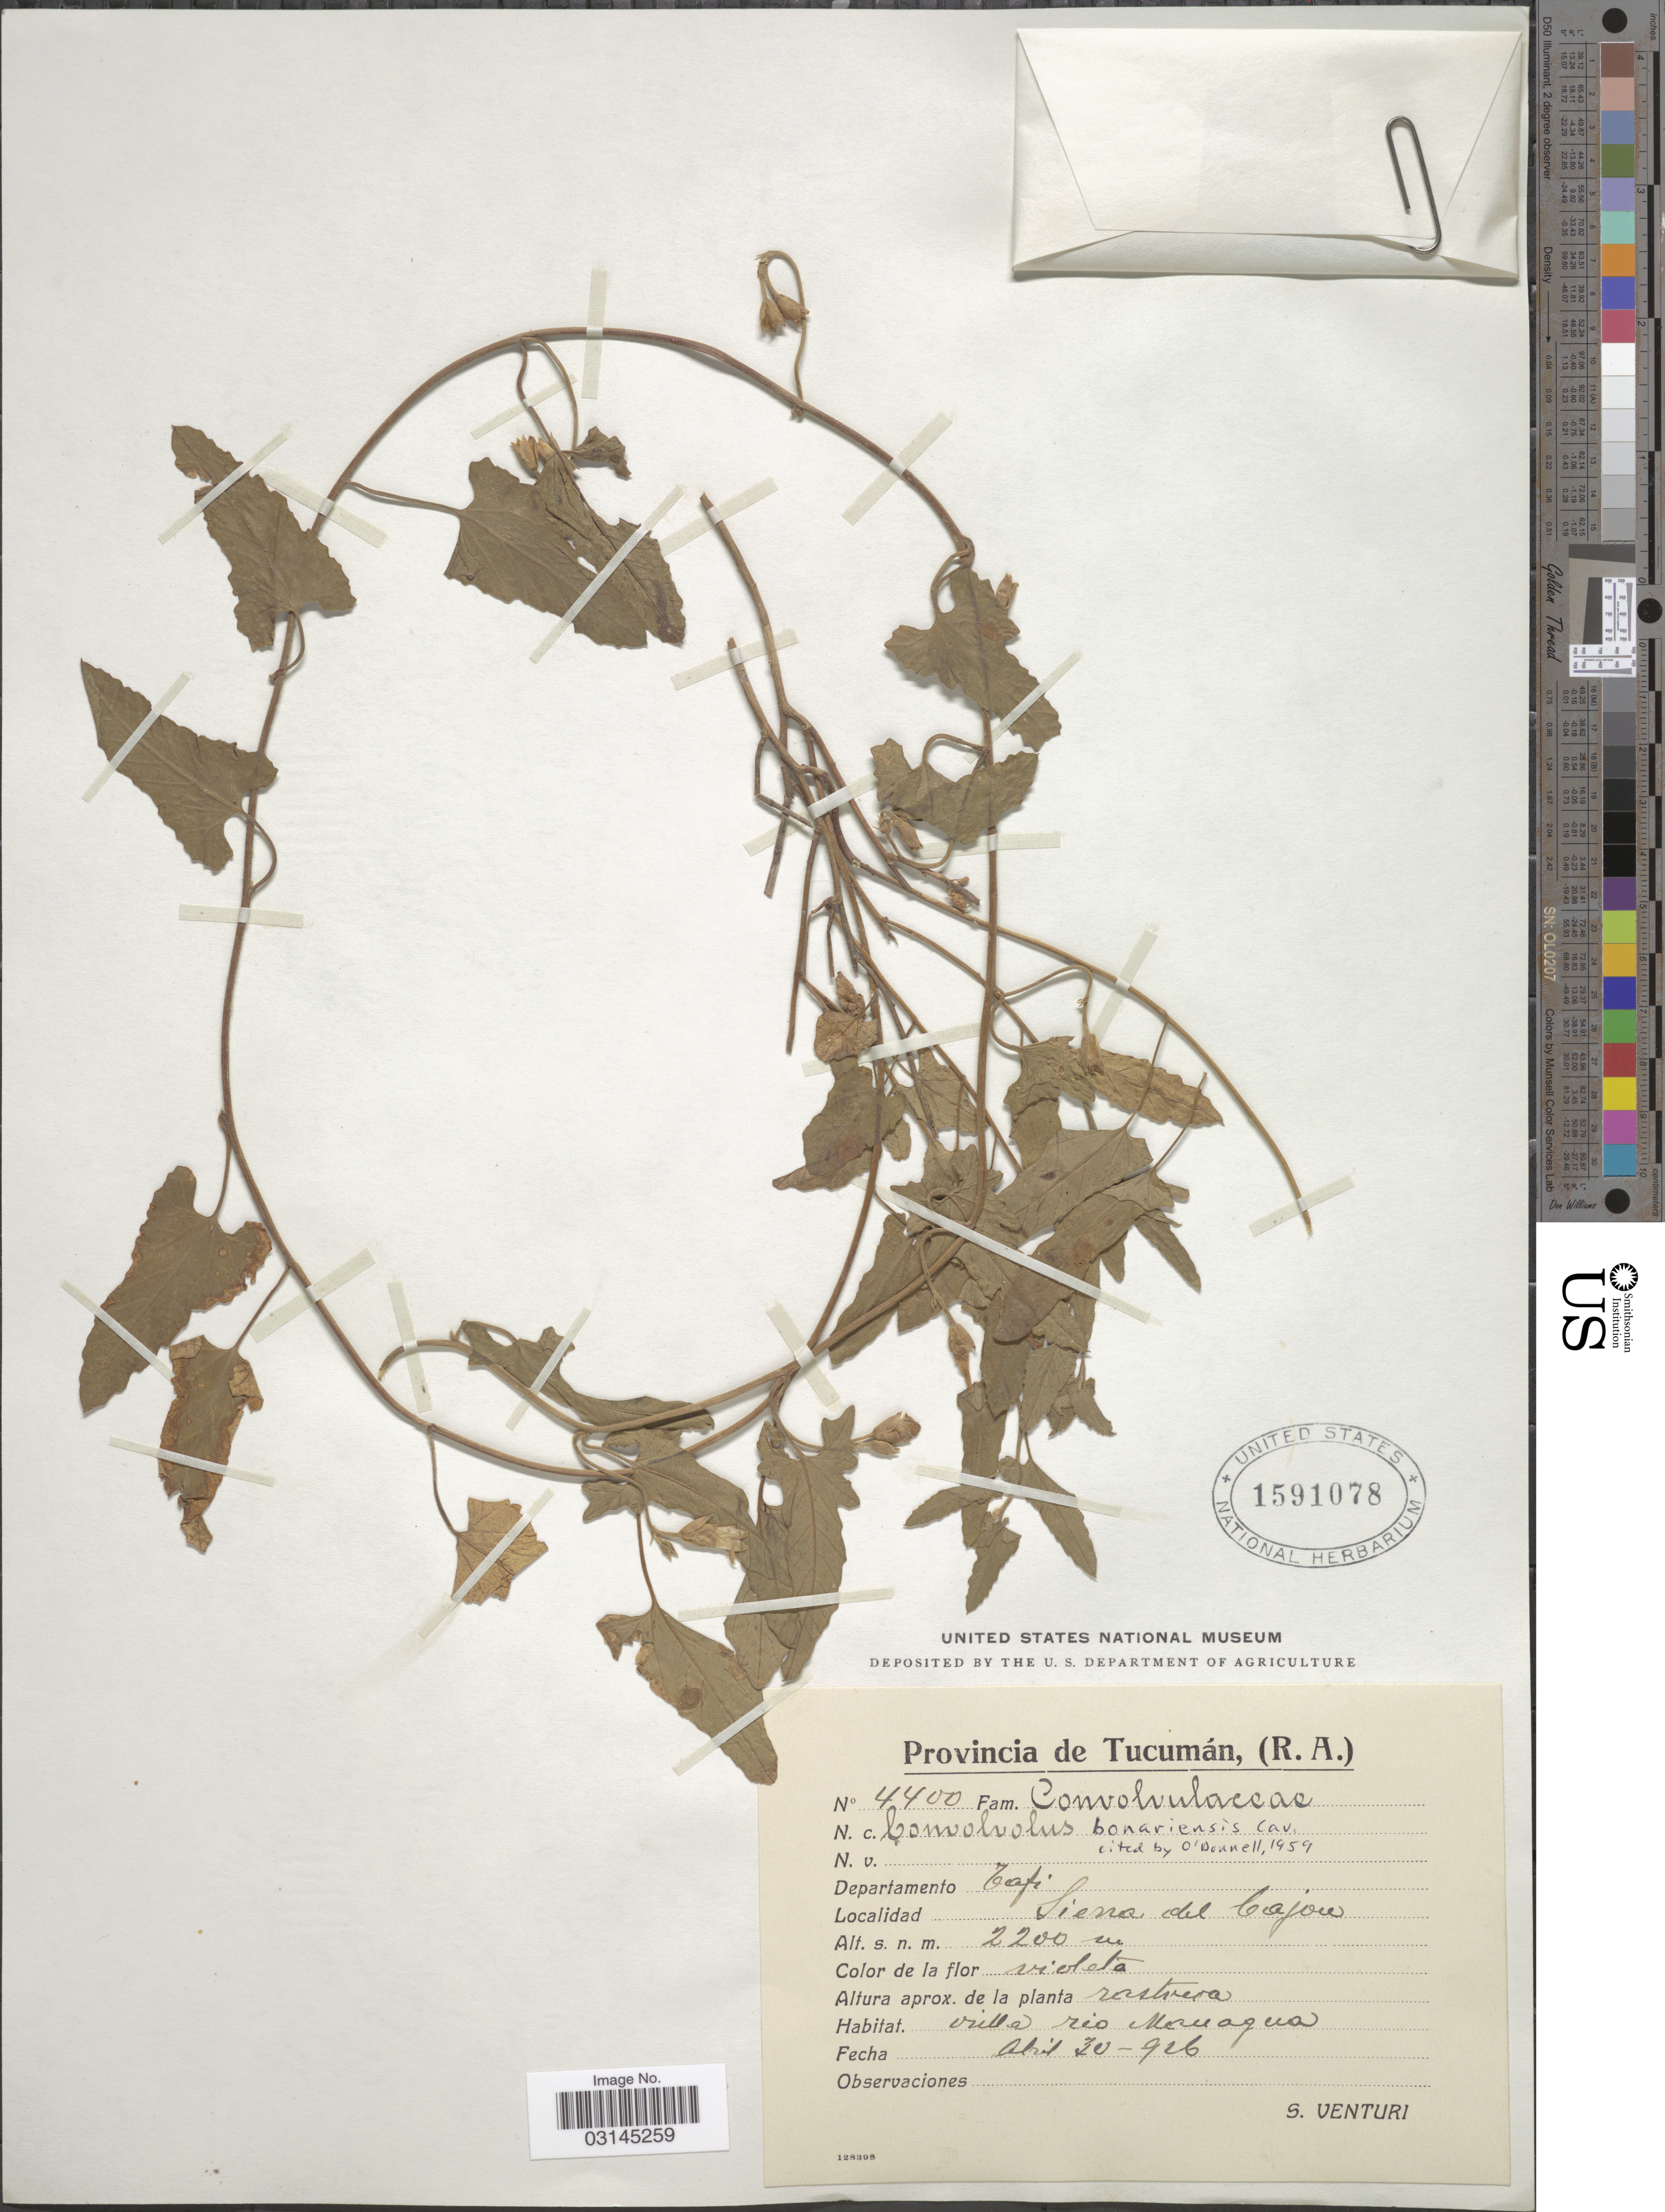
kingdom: Plantae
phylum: Tracheophyta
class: Magnoliopsida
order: Solanales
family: Convolvulaceae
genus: Convolvulus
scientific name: Convolvulus bonariensis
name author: Cav.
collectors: S. Venturi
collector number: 4400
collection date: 1926-04-20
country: Argentina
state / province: Tucuman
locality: Departamento Tafi, Sierra del Cajon.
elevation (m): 2200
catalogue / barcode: US 1591078